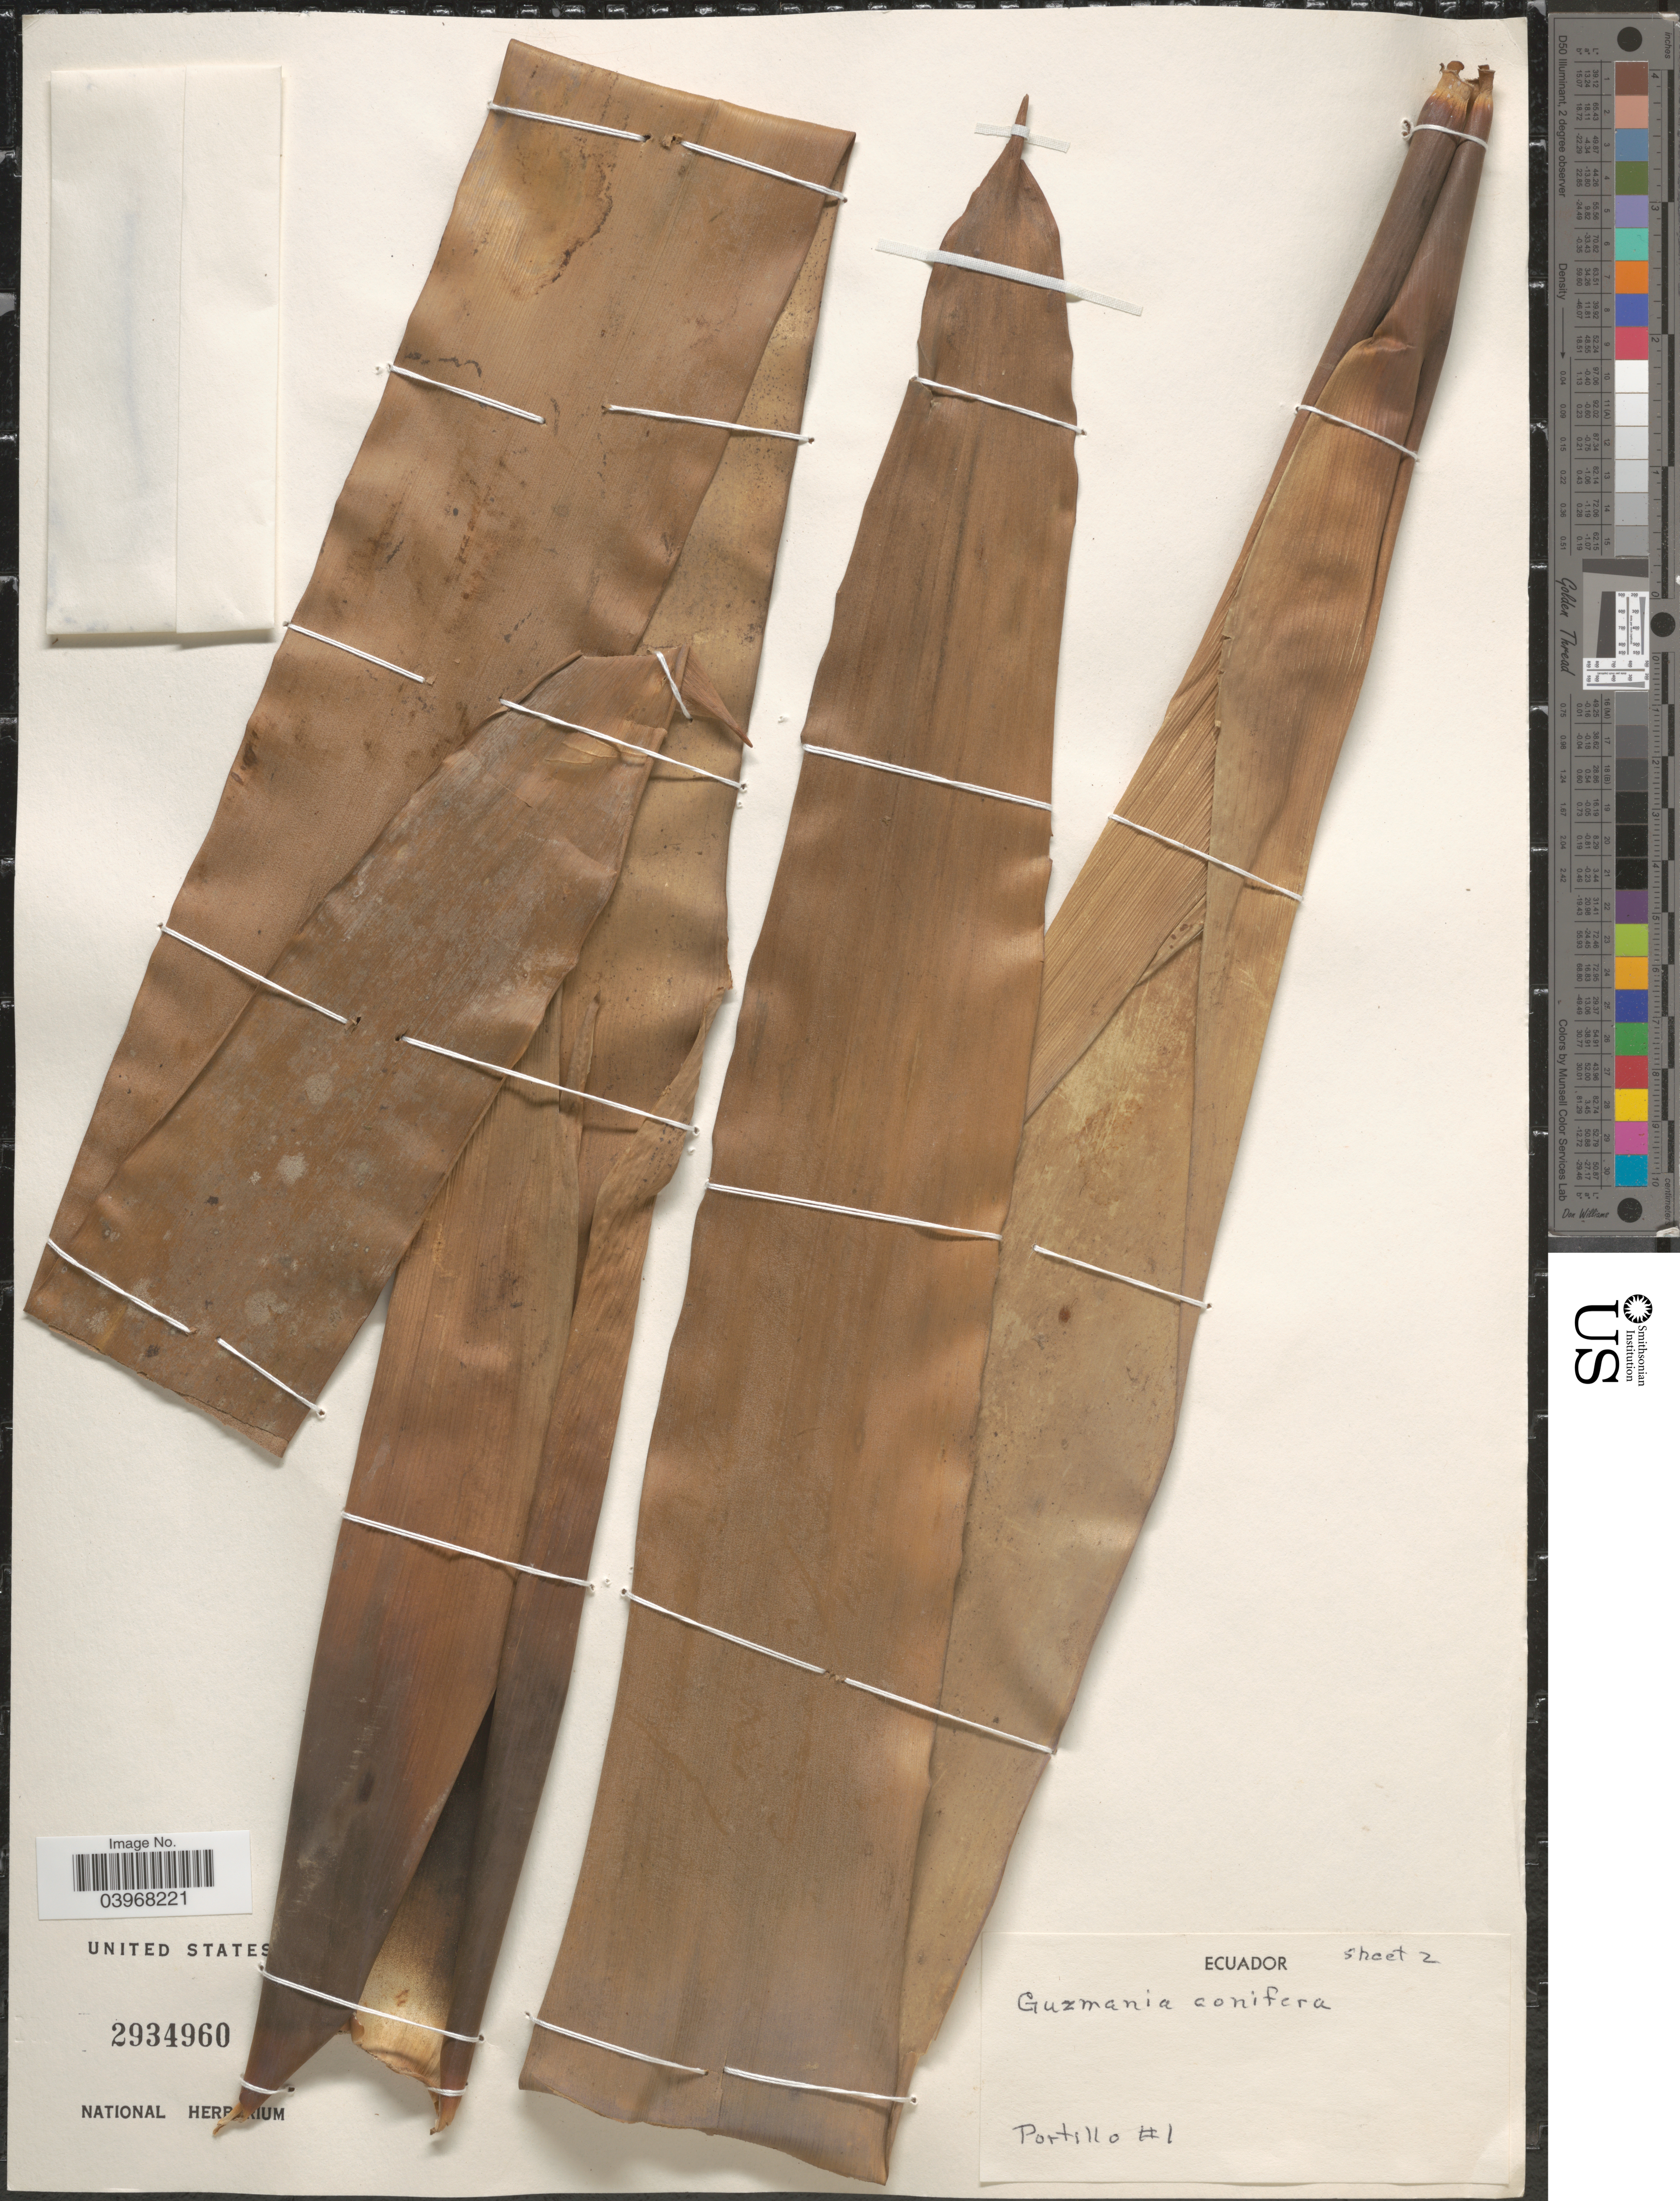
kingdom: Plantae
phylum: Tracheophyta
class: Liliopsida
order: Poales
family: Bromeliaceae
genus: Guzmania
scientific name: Guzmania conifera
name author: (André) André ex Mez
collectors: Portillo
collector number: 1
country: Ecuador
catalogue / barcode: US 2934960